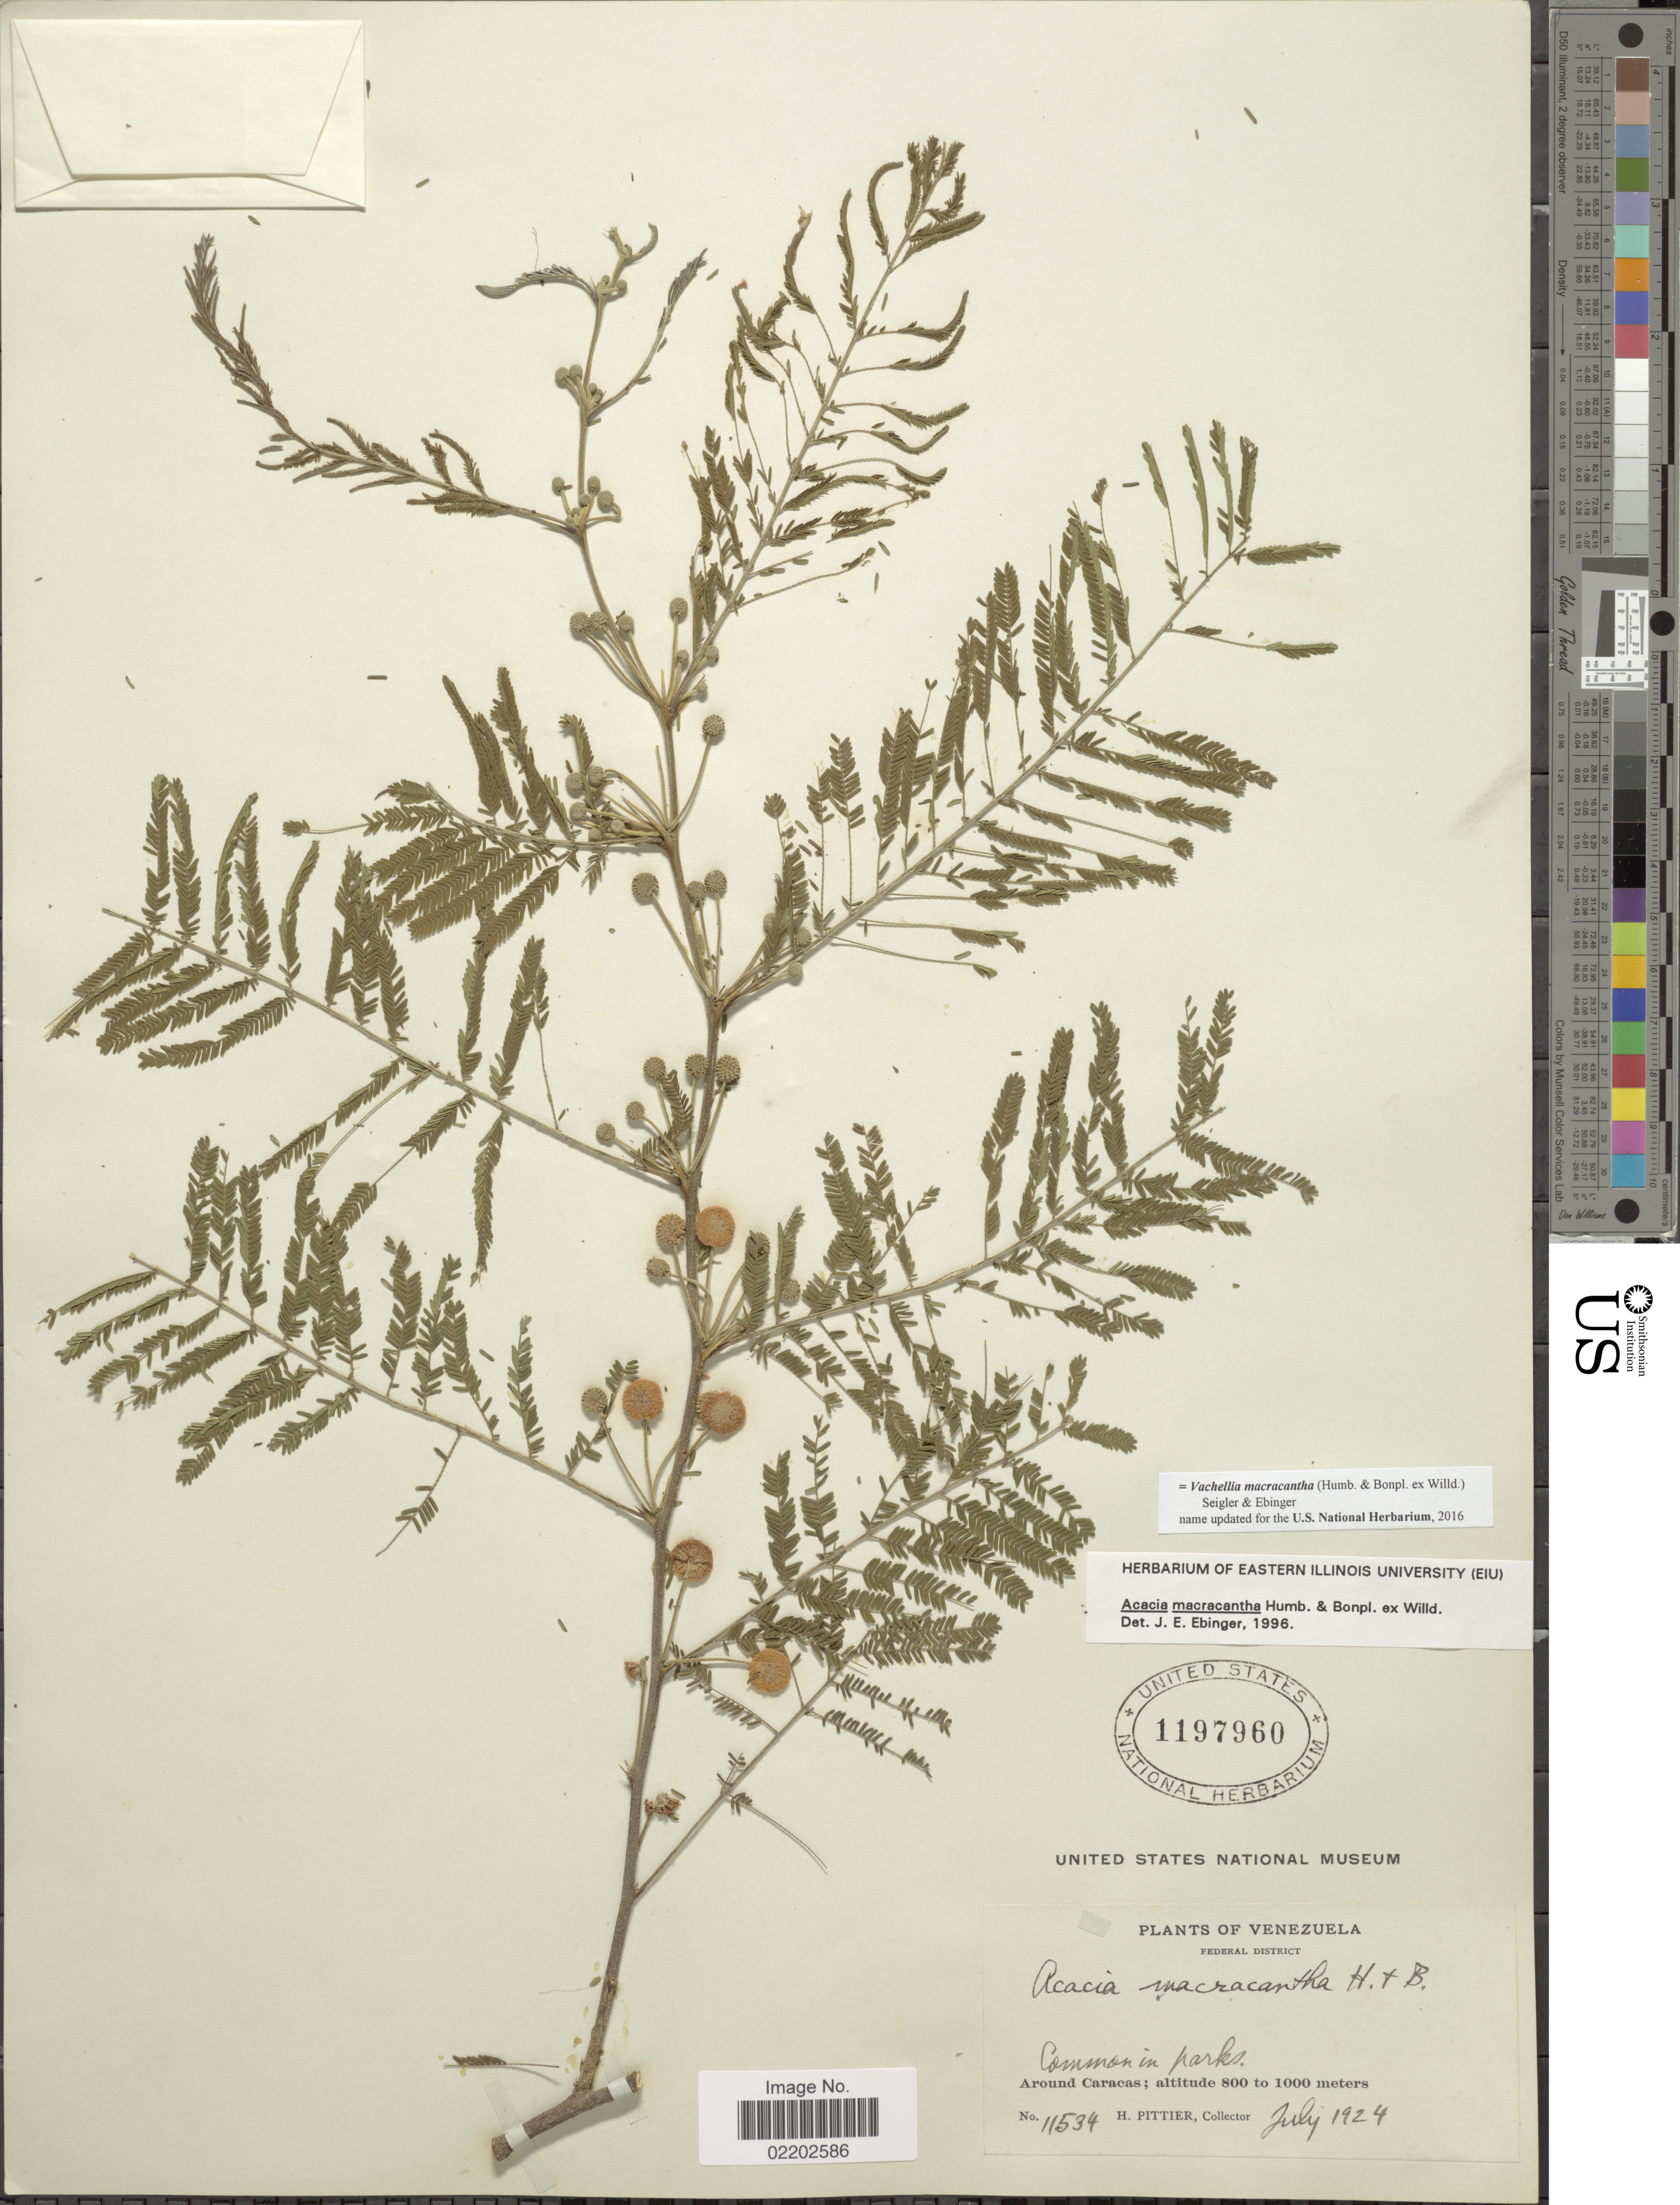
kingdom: Plantae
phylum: Tracheophyta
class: Magnoliopsida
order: Fabales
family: Fabaceae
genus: Vachellia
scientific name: Vachellia macracantha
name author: (Humb. & Bonpl. ex Willd.) Seigler & Ebinger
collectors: H. F. Pittier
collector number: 11534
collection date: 1924-07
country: Venezuela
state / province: Distrito Federal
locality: Federal District, common in parks, around Caracas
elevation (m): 800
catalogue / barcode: US 1197960